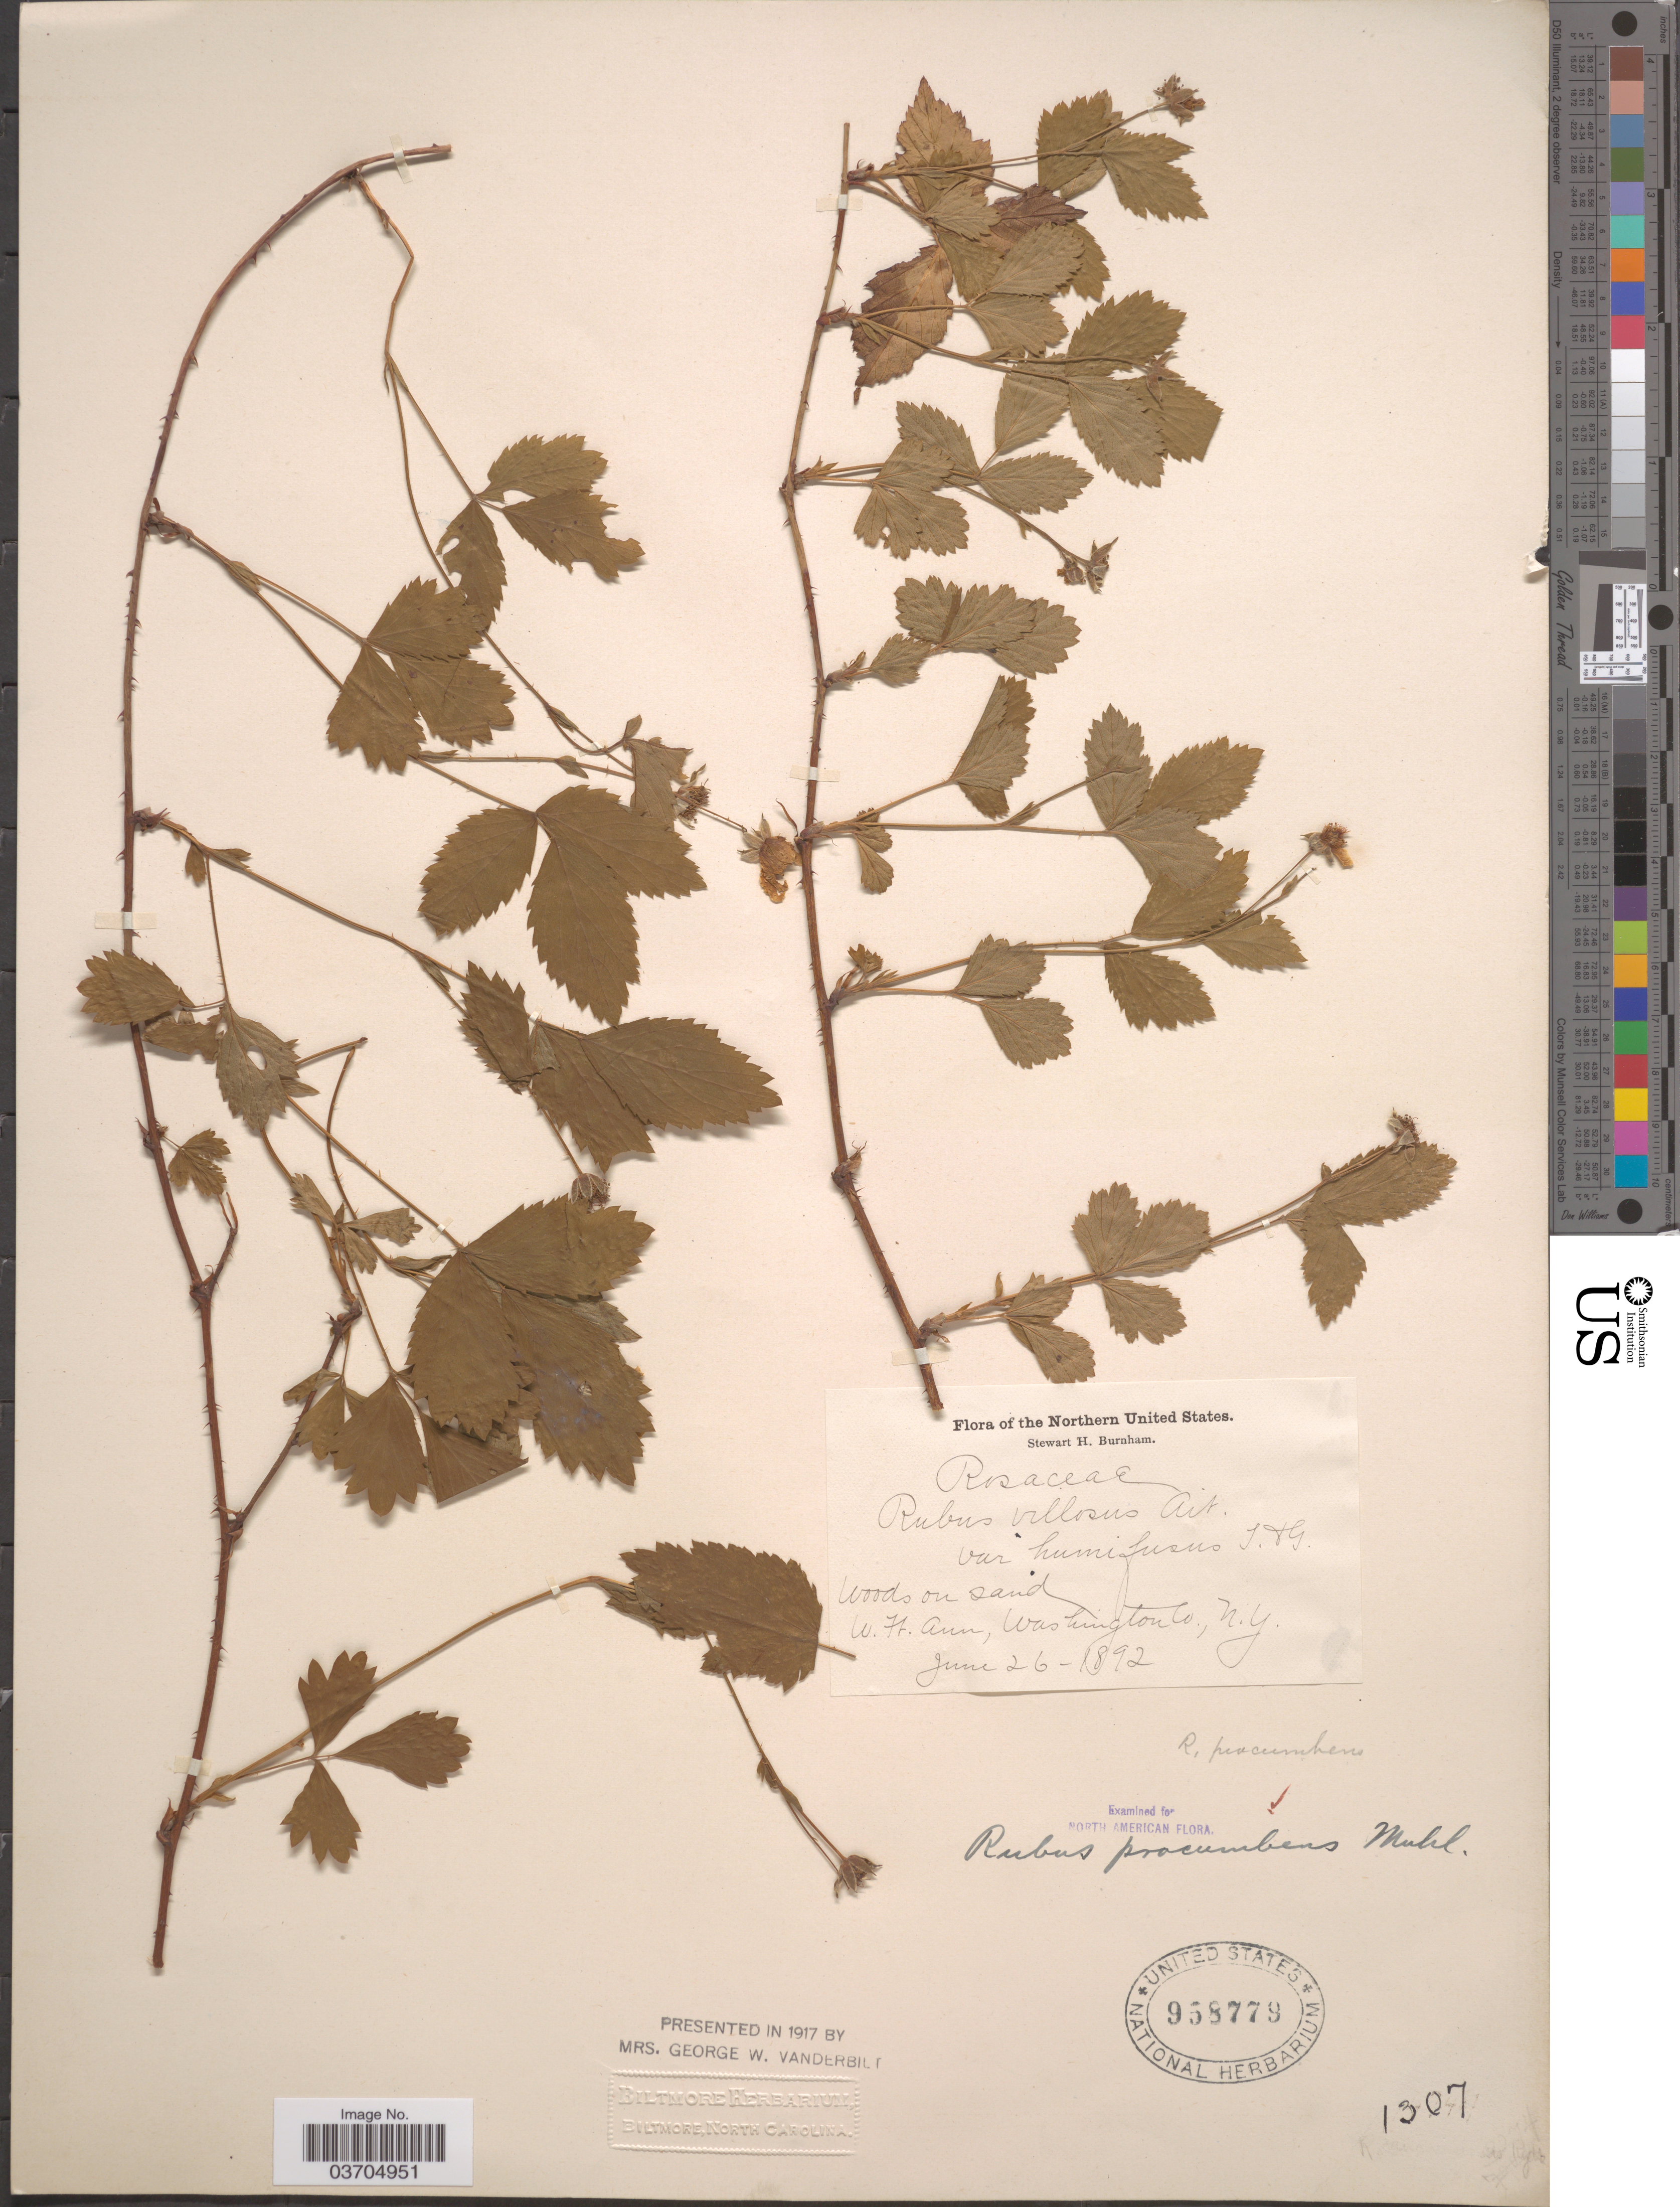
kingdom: Plantae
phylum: Tracheophyta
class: Magnoliopsida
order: Rosales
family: Rosaceae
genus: Rubus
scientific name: Rubus procumbens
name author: Muhl.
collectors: S. Burnham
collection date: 1892-06-26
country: United States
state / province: New York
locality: The Northern United States. W. Ft. Ann, Washington Co.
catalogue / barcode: US 958779